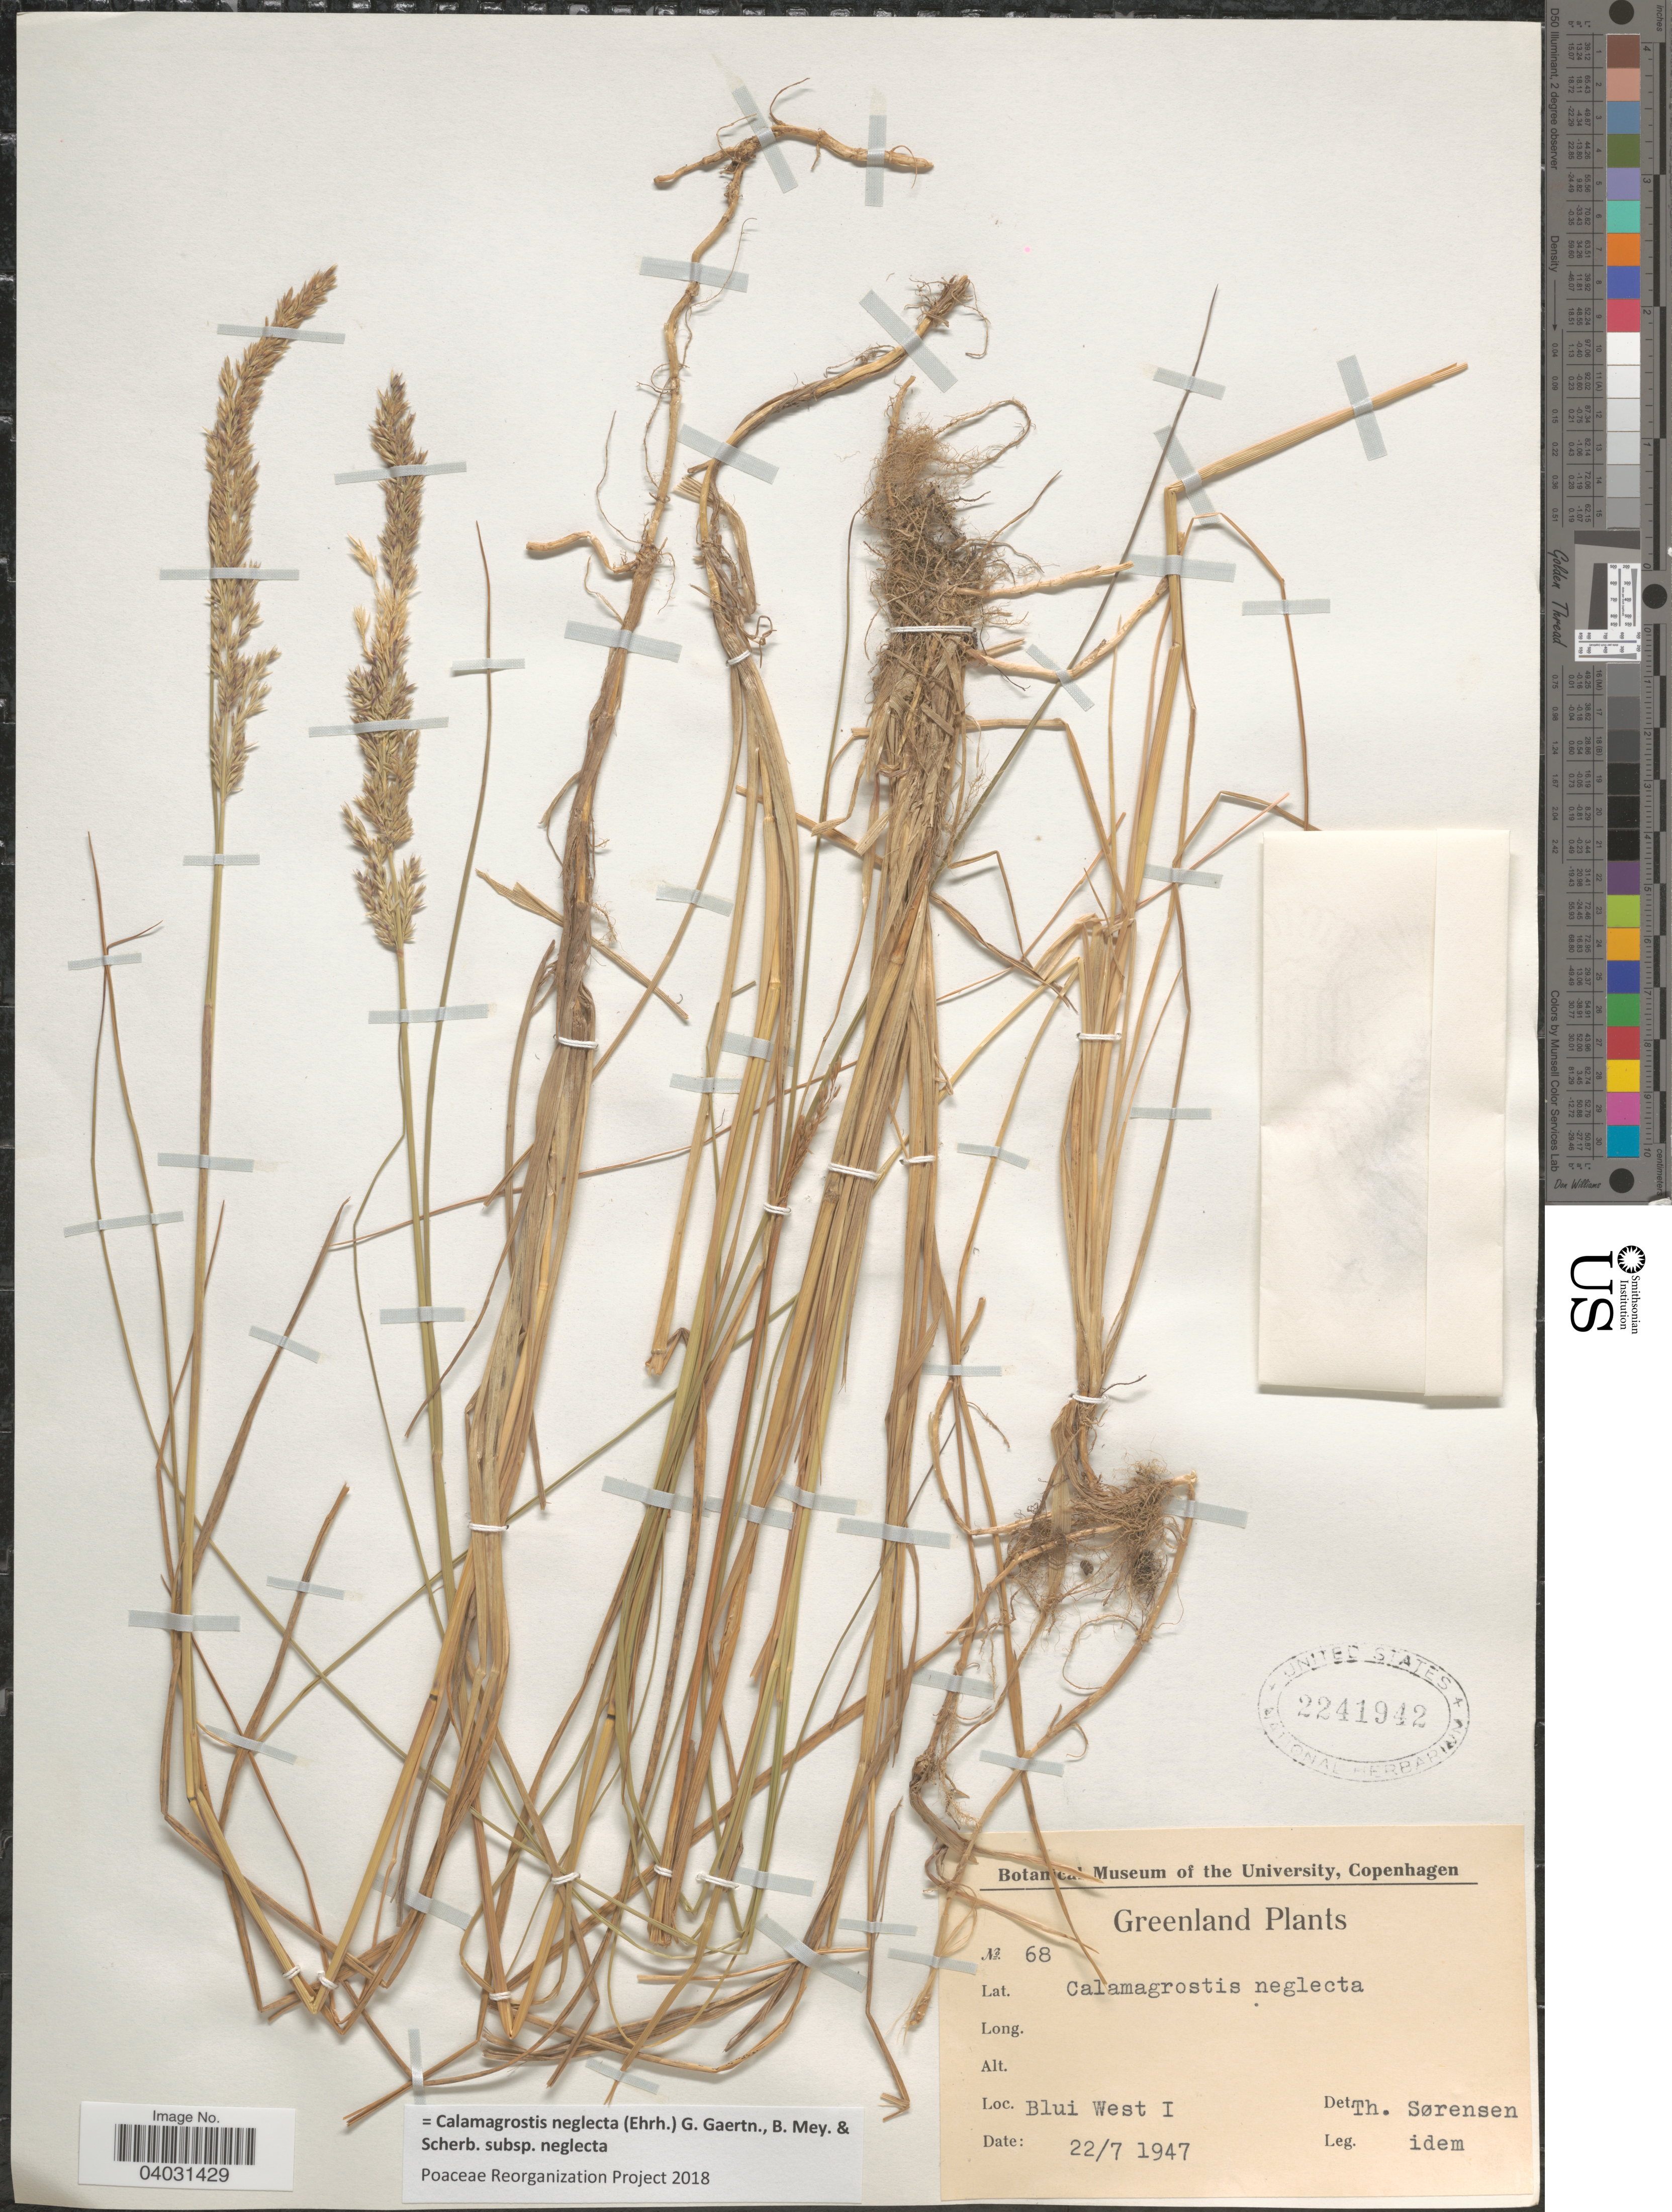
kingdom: Plantae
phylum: Tracheophyta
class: Liliopsida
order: Poales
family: Poaceae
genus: Calamagrostis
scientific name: Calamagrostis neglecta subsp. neglecta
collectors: T. Sorensen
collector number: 68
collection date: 1947-07-22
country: Greenland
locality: Blui West I.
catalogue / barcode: US 2241942